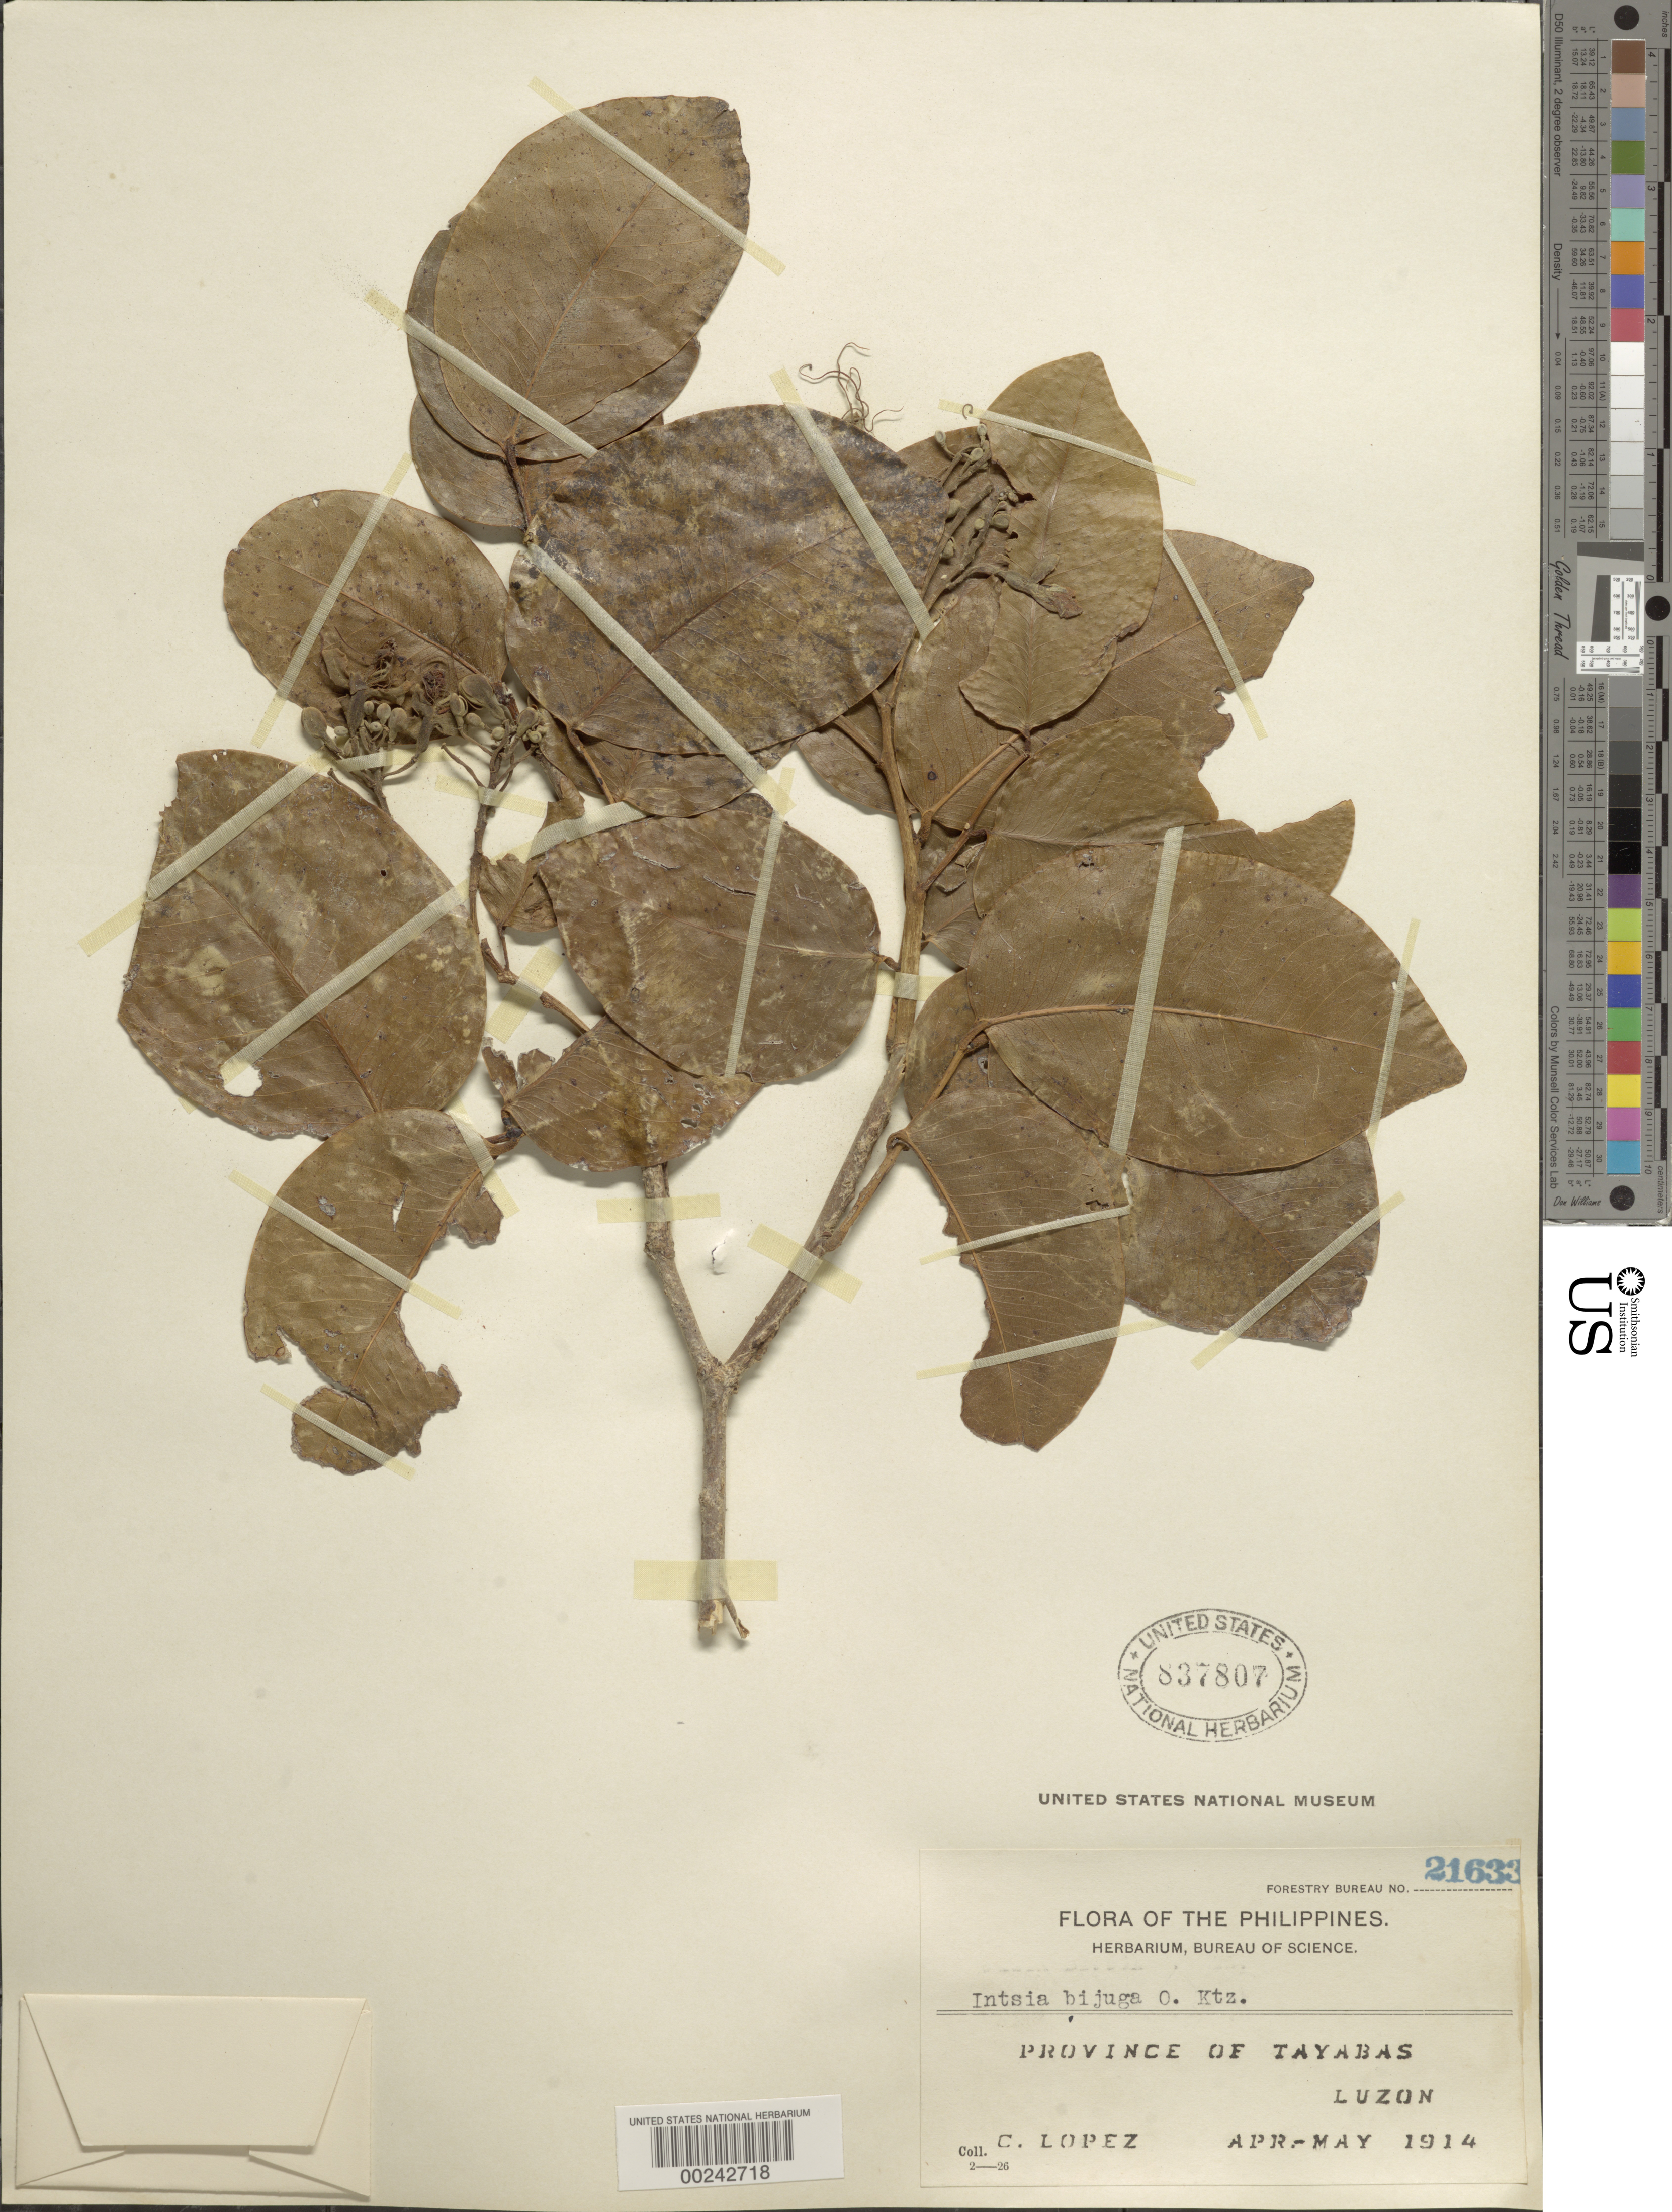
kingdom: Plantae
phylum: Tracheophyta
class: Magnoliopsida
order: Fabales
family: Fabaceae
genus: Intsia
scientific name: Intsia bijuga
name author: (Colebr.) Kuntze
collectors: C. Lopez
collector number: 21633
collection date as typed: Apr 1914 to -- May 1914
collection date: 1914-04/1914-05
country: Philippines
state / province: Calabarzon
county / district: Quezon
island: Luzon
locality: Tayabas prov. [= quezon province]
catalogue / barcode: US 837807